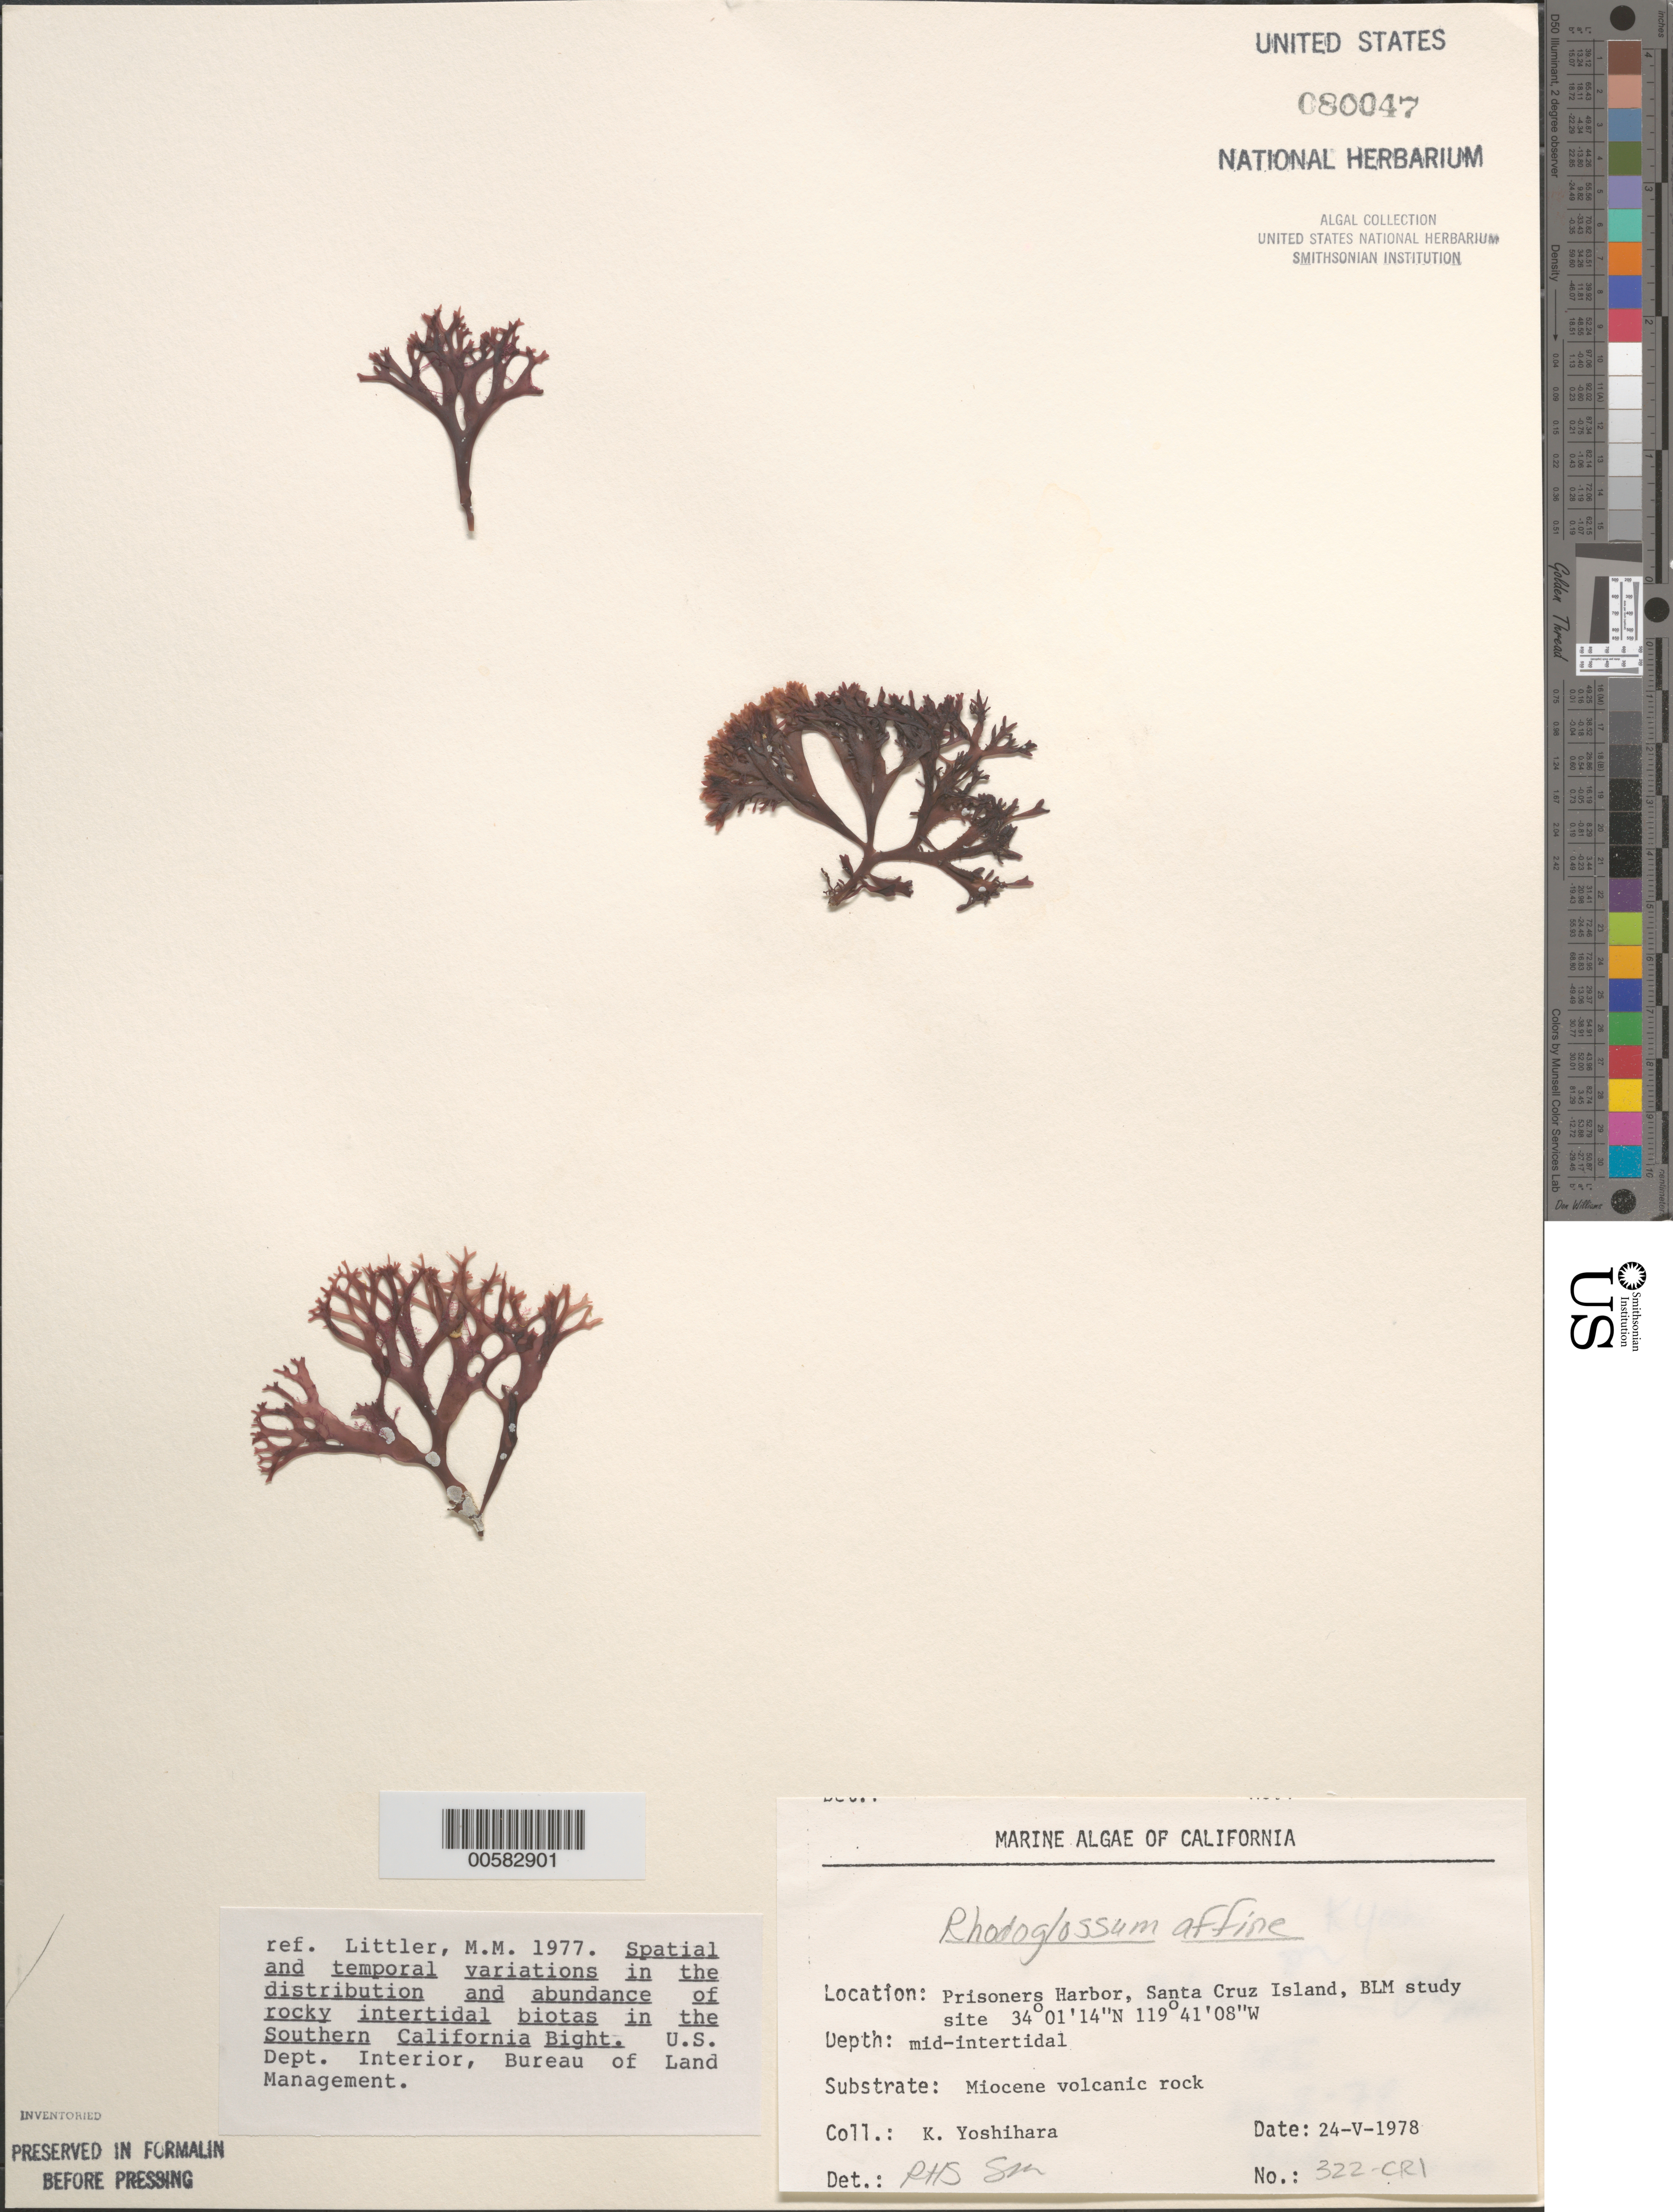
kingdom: Plantae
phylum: Rhodophyta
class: Florideophyceae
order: Gigartinales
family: Gigartinaceae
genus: Mazzaella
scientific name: Mazzaella affinis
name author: (Harvey) Fredericq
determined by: Algae name updating Project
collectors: K. Yoshihara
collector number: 322-cri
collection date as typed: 24 May 1978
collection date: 1978-05-24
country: United States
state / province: California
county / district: Santa Barbara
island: Santa Cruz Island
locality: Prisoners Harbor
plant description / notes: BLM-SOCALBIGHT Rocky Intertidal Survey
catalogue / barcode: US 80047